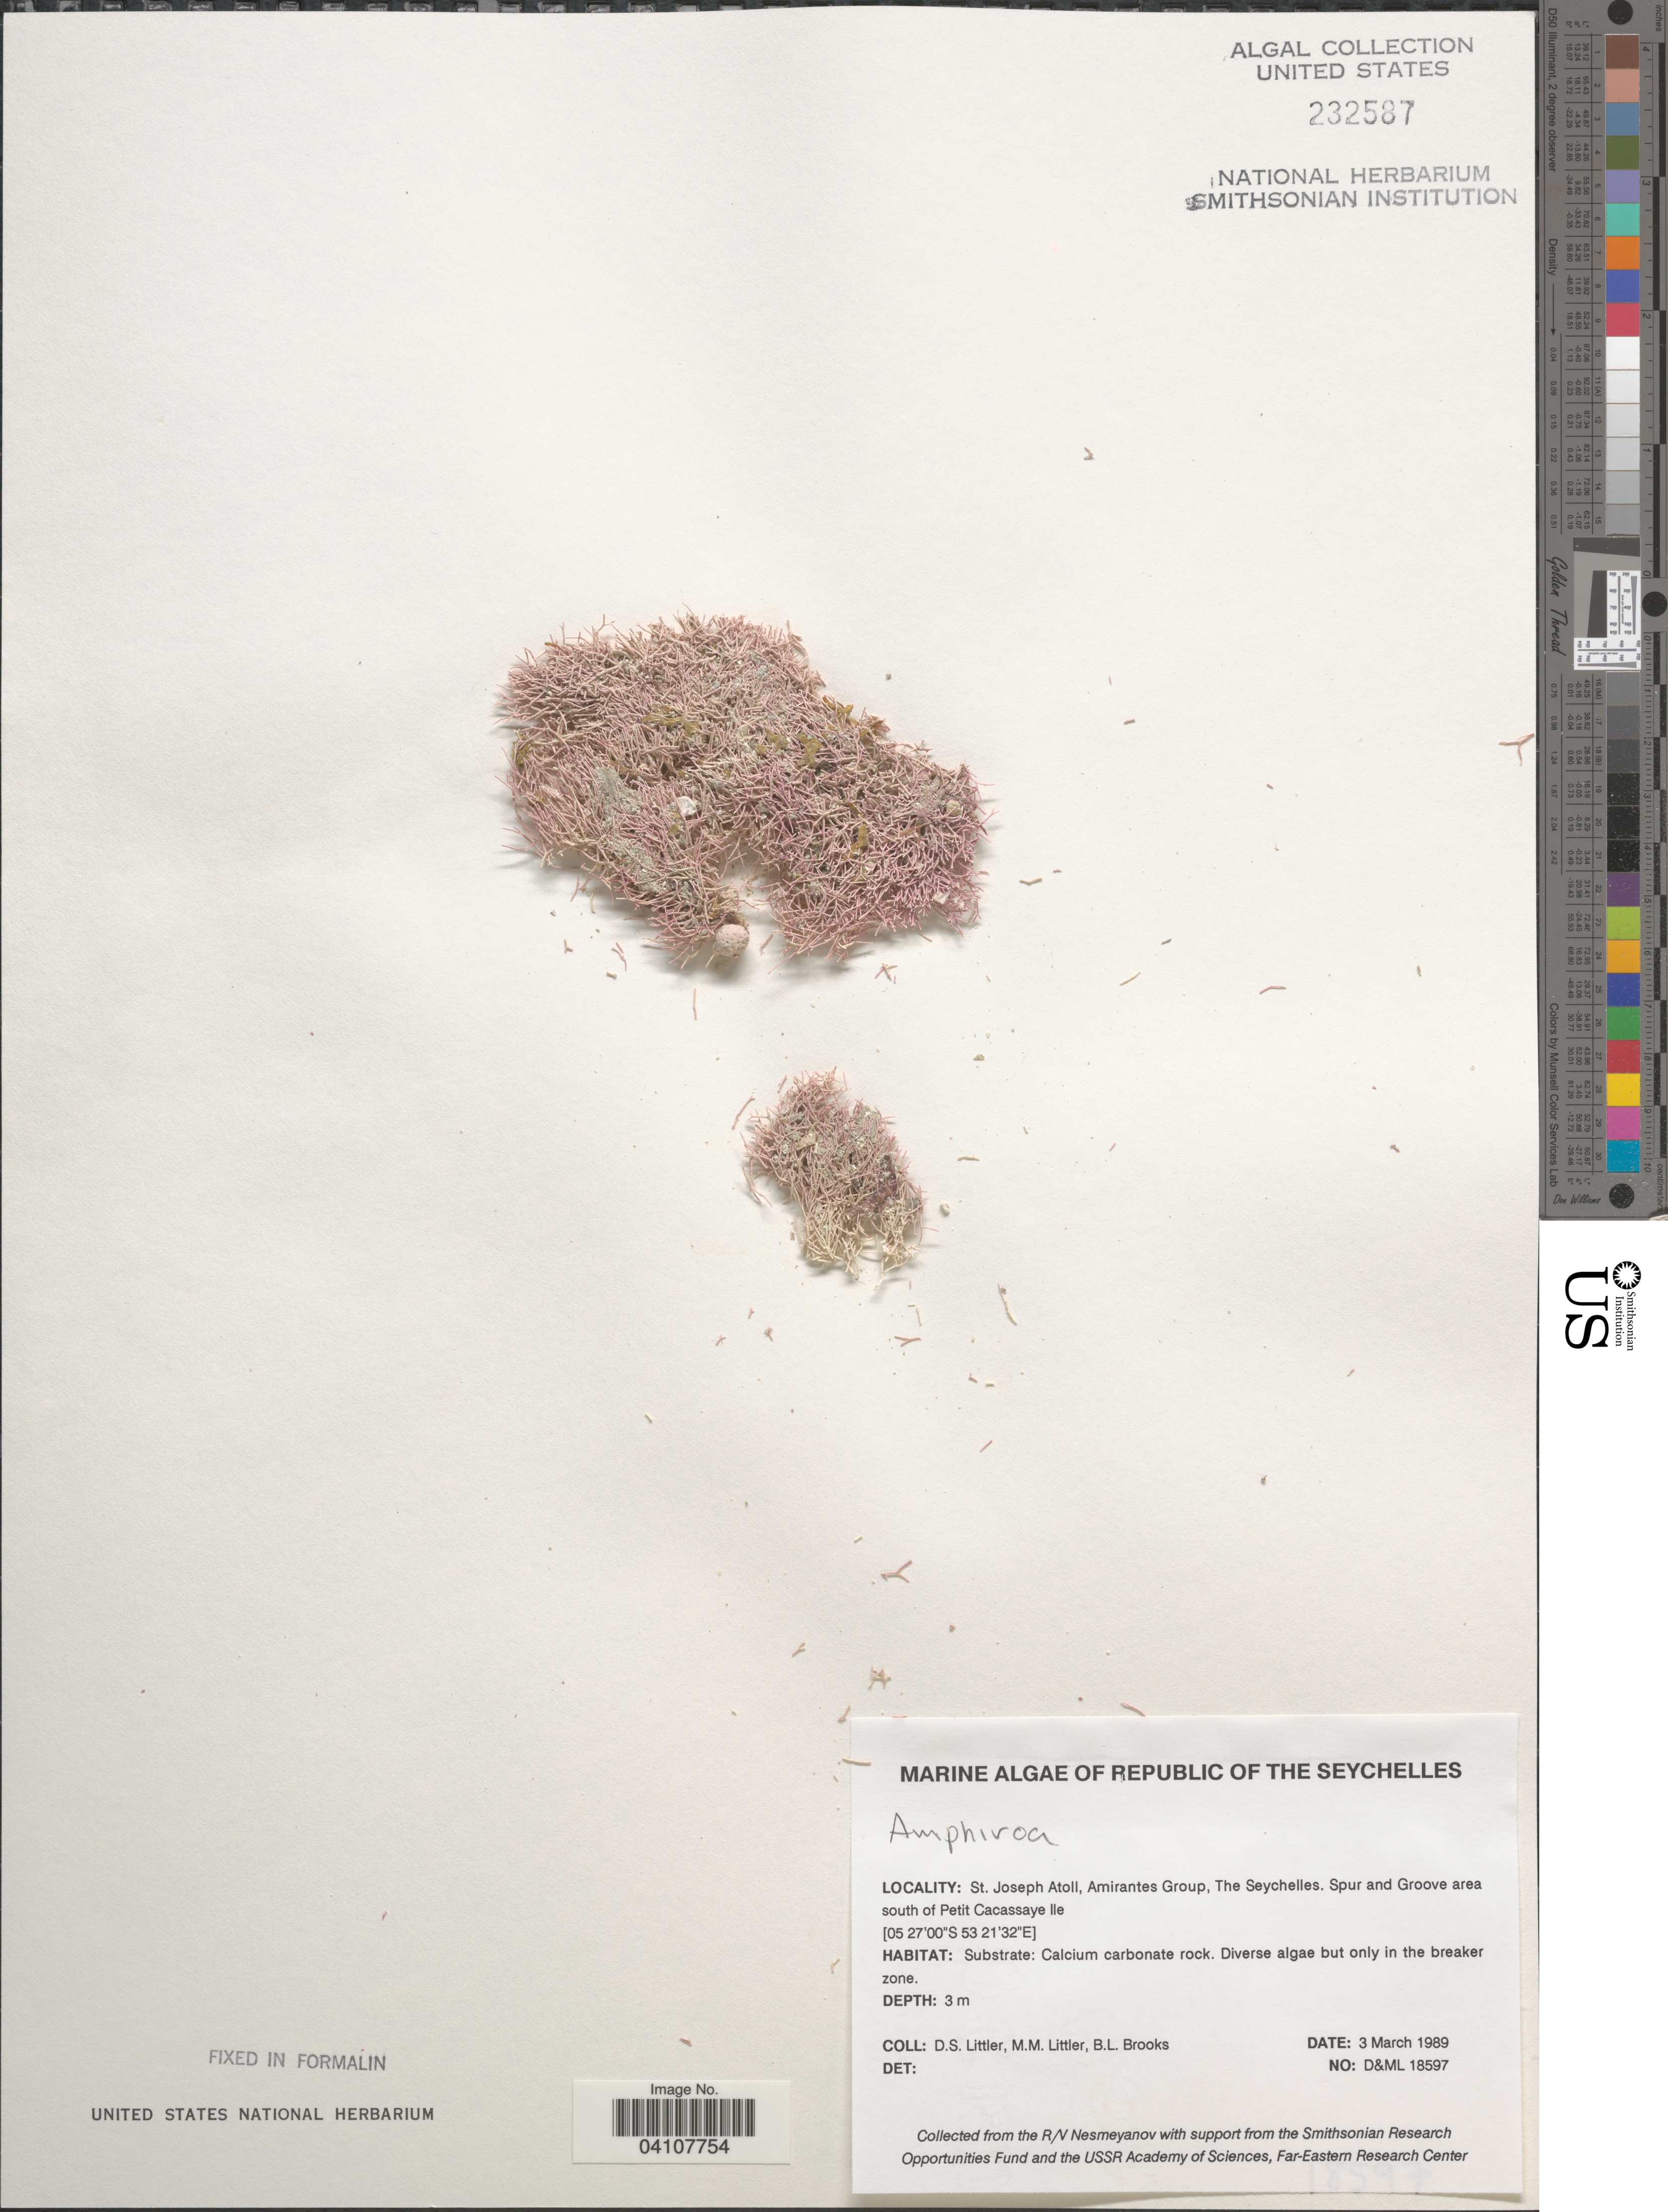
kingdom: Plantae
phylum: Rhodophyta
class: Florideophyceae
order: Corallinales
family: Lithophyllaceae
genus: Amphiroa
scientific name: Amphiroa sp.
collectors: D. S. Littler & B. Brooks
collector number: D&ML18597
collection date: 1989-03-03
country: Seychelles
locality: Republic of the Seychelles. St. Joseph Atoll, Amirantes Group. Spur and Groove area south of Petit Cacassaye Ile.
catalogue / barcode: US 232587